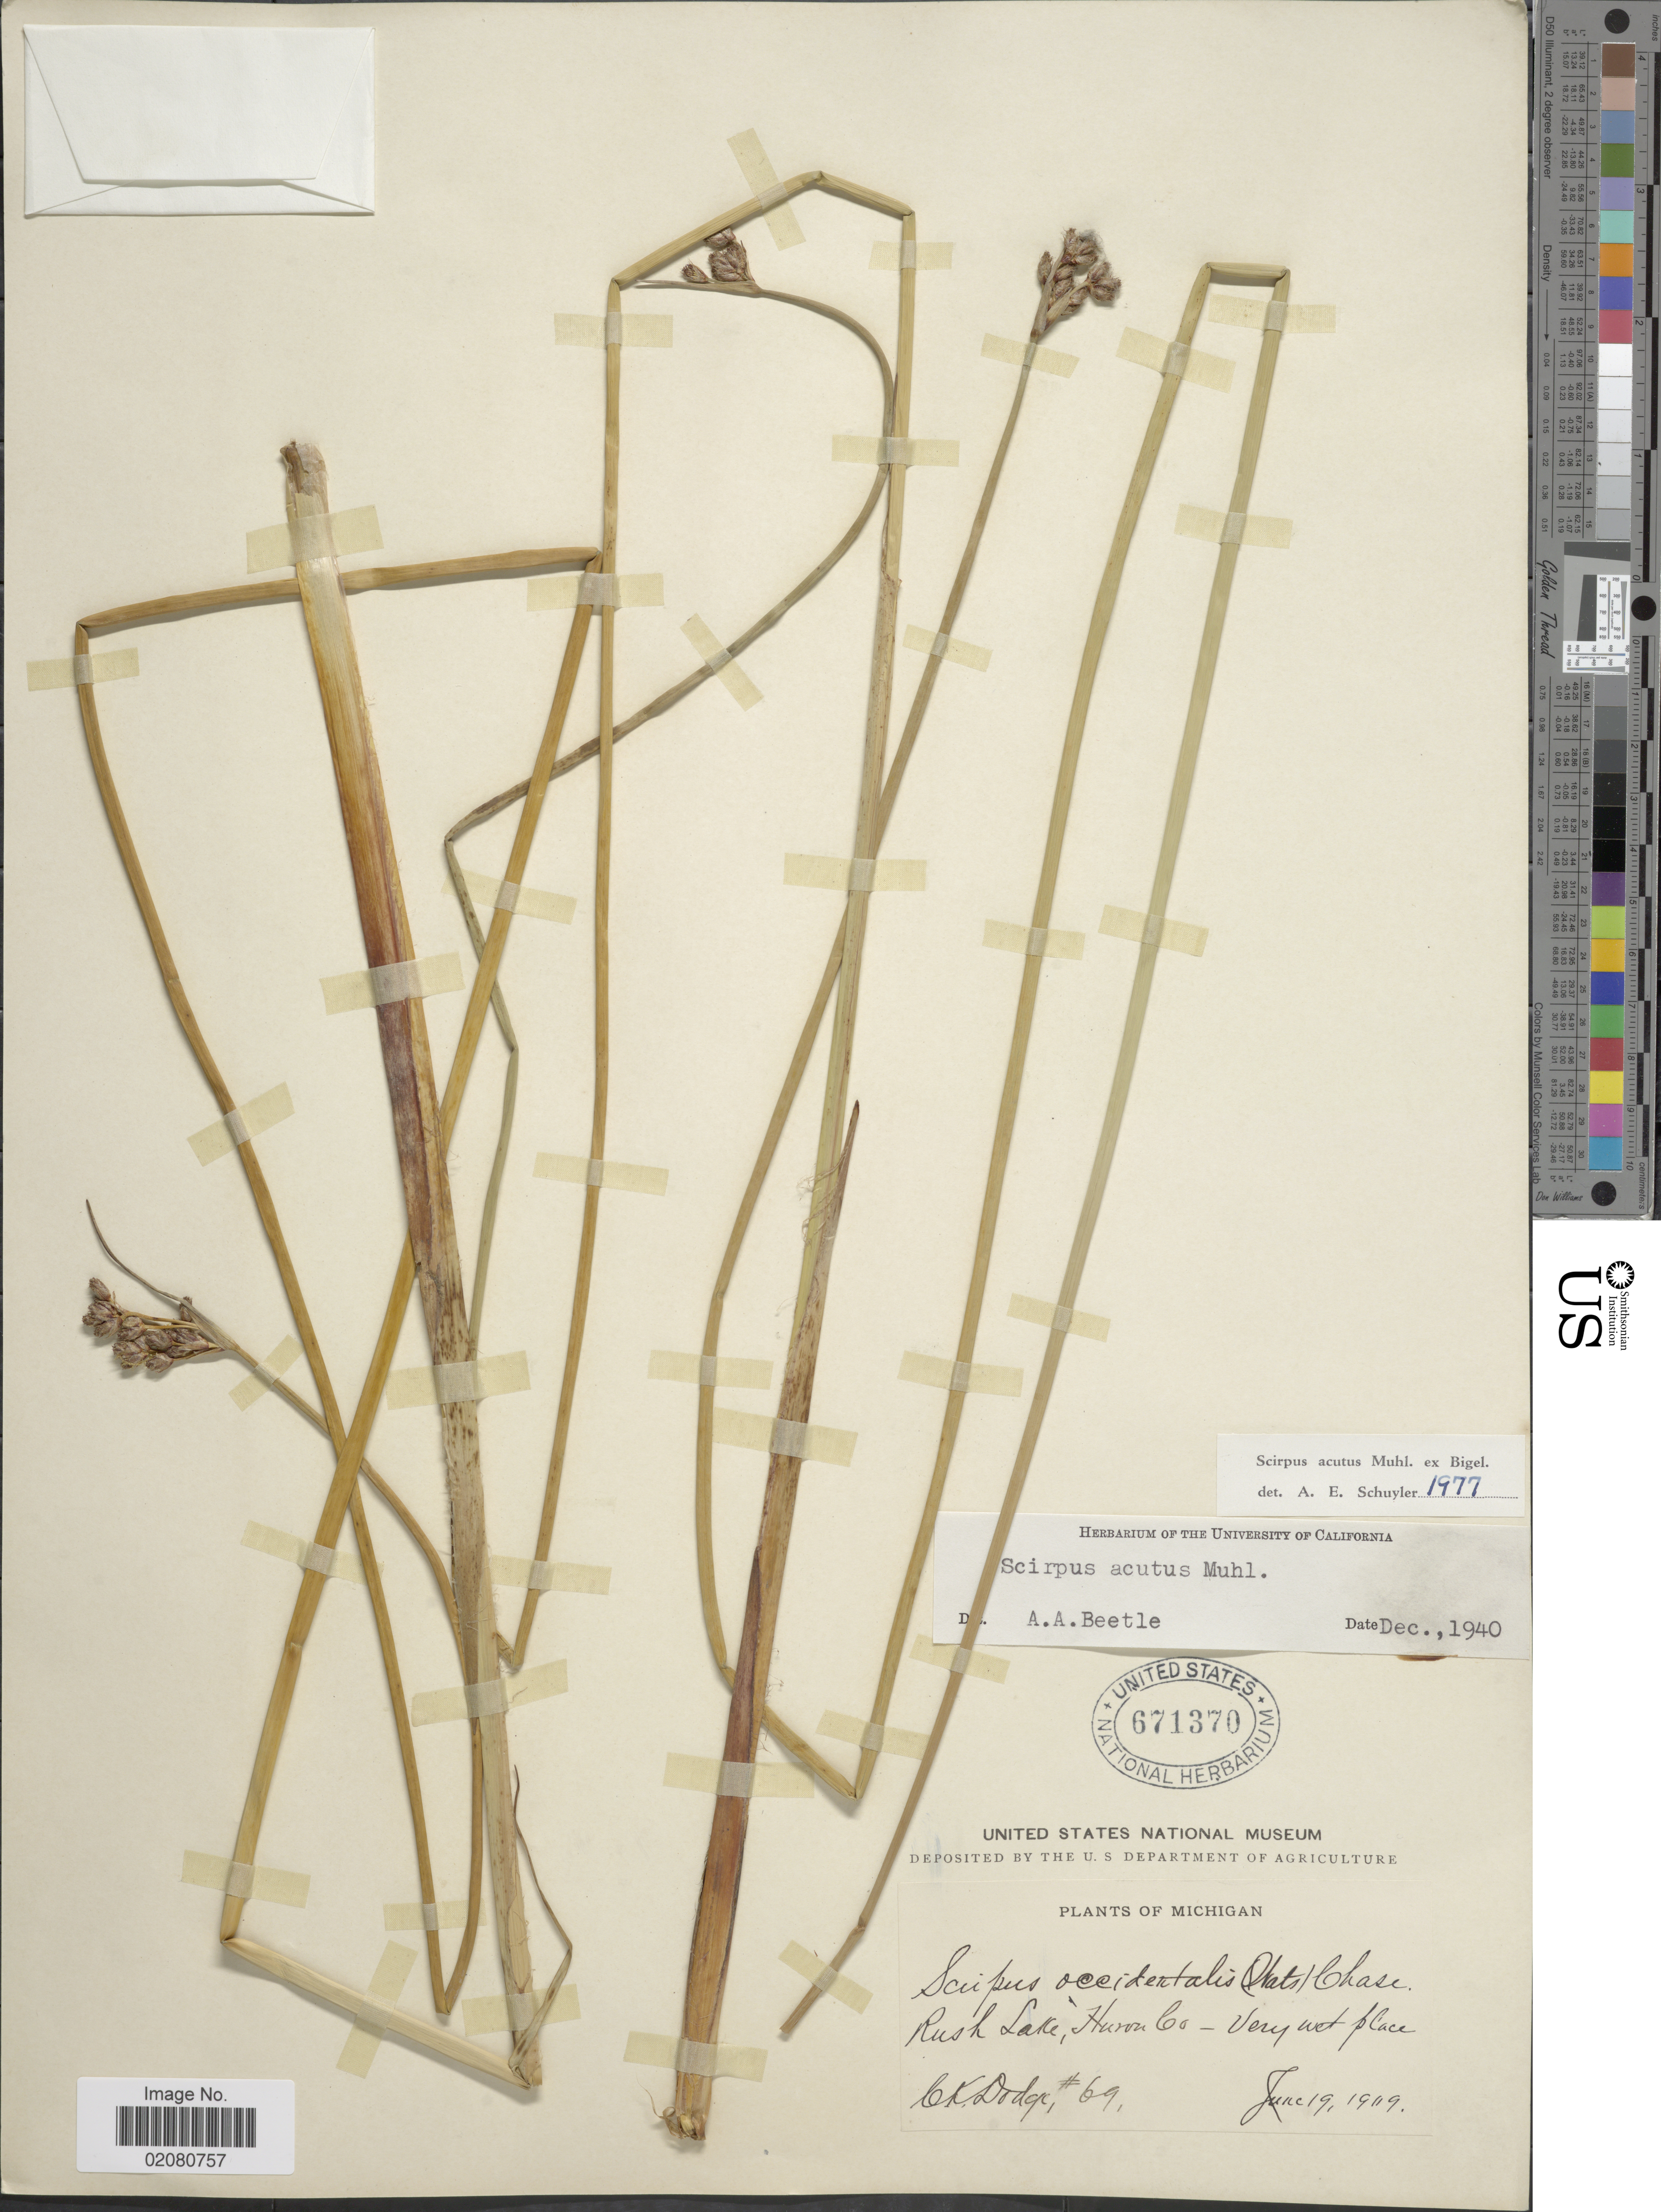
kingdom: Plantae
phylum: Tracheophyta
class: Liliopsida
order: Poales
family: Cyperaceae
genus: Schoenoplectus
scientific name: Schoenoplectus acutus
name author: (Muhl. ex Bigelow) Á. Löve & D. Löve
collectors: C. Dodge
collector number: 69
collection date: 1909-09-19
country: United States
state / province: Michigan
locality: Michigan. Rush Lake, Huron Co.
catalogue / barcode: US 671370